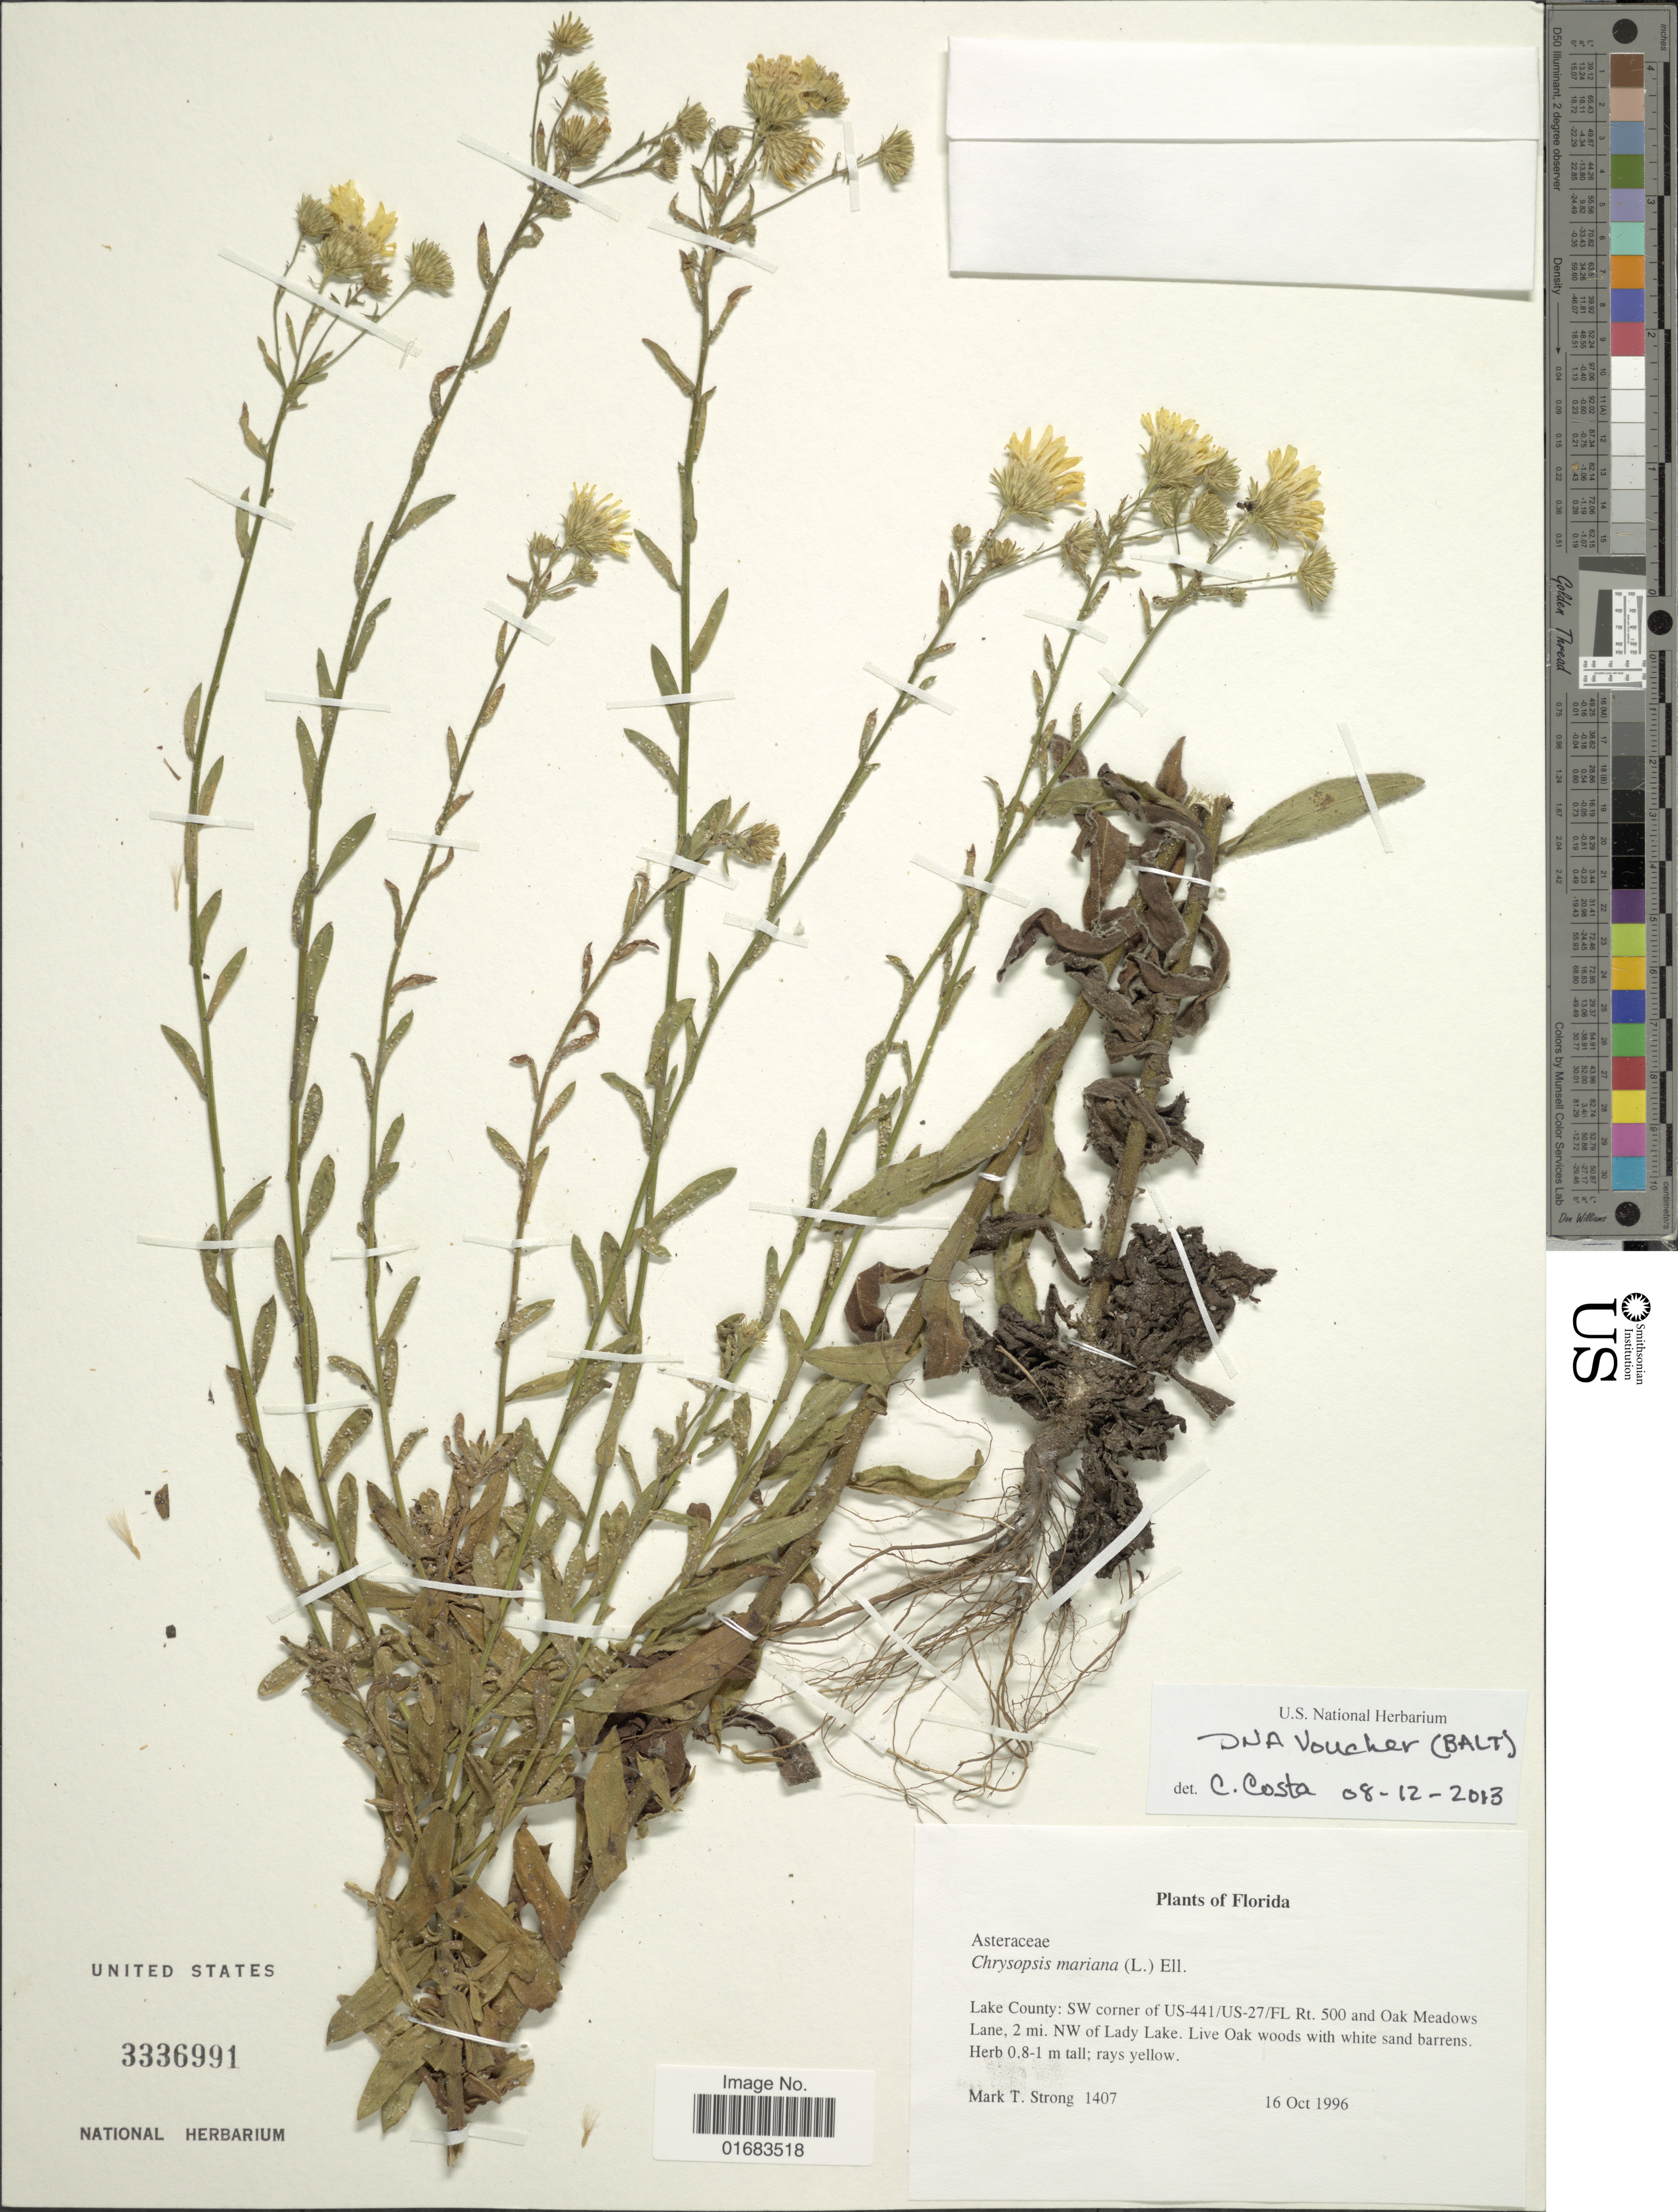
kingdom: Plantae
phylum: Tracheophyta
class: Magnoliopsida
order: Asterales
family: Asteraceae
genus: Chrysopsis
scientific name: Chrysopsis mariana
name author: (L.) Elliott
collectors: M. T. Strong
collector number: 1407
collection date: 1996-10-16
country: United States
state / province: Florida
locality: Lake County, SW corner of US - 441/US - 27/FL Rt. 500 and Oak Meadows Lane, 2 mi NW of Lady Lake.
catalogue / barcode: US 3336991